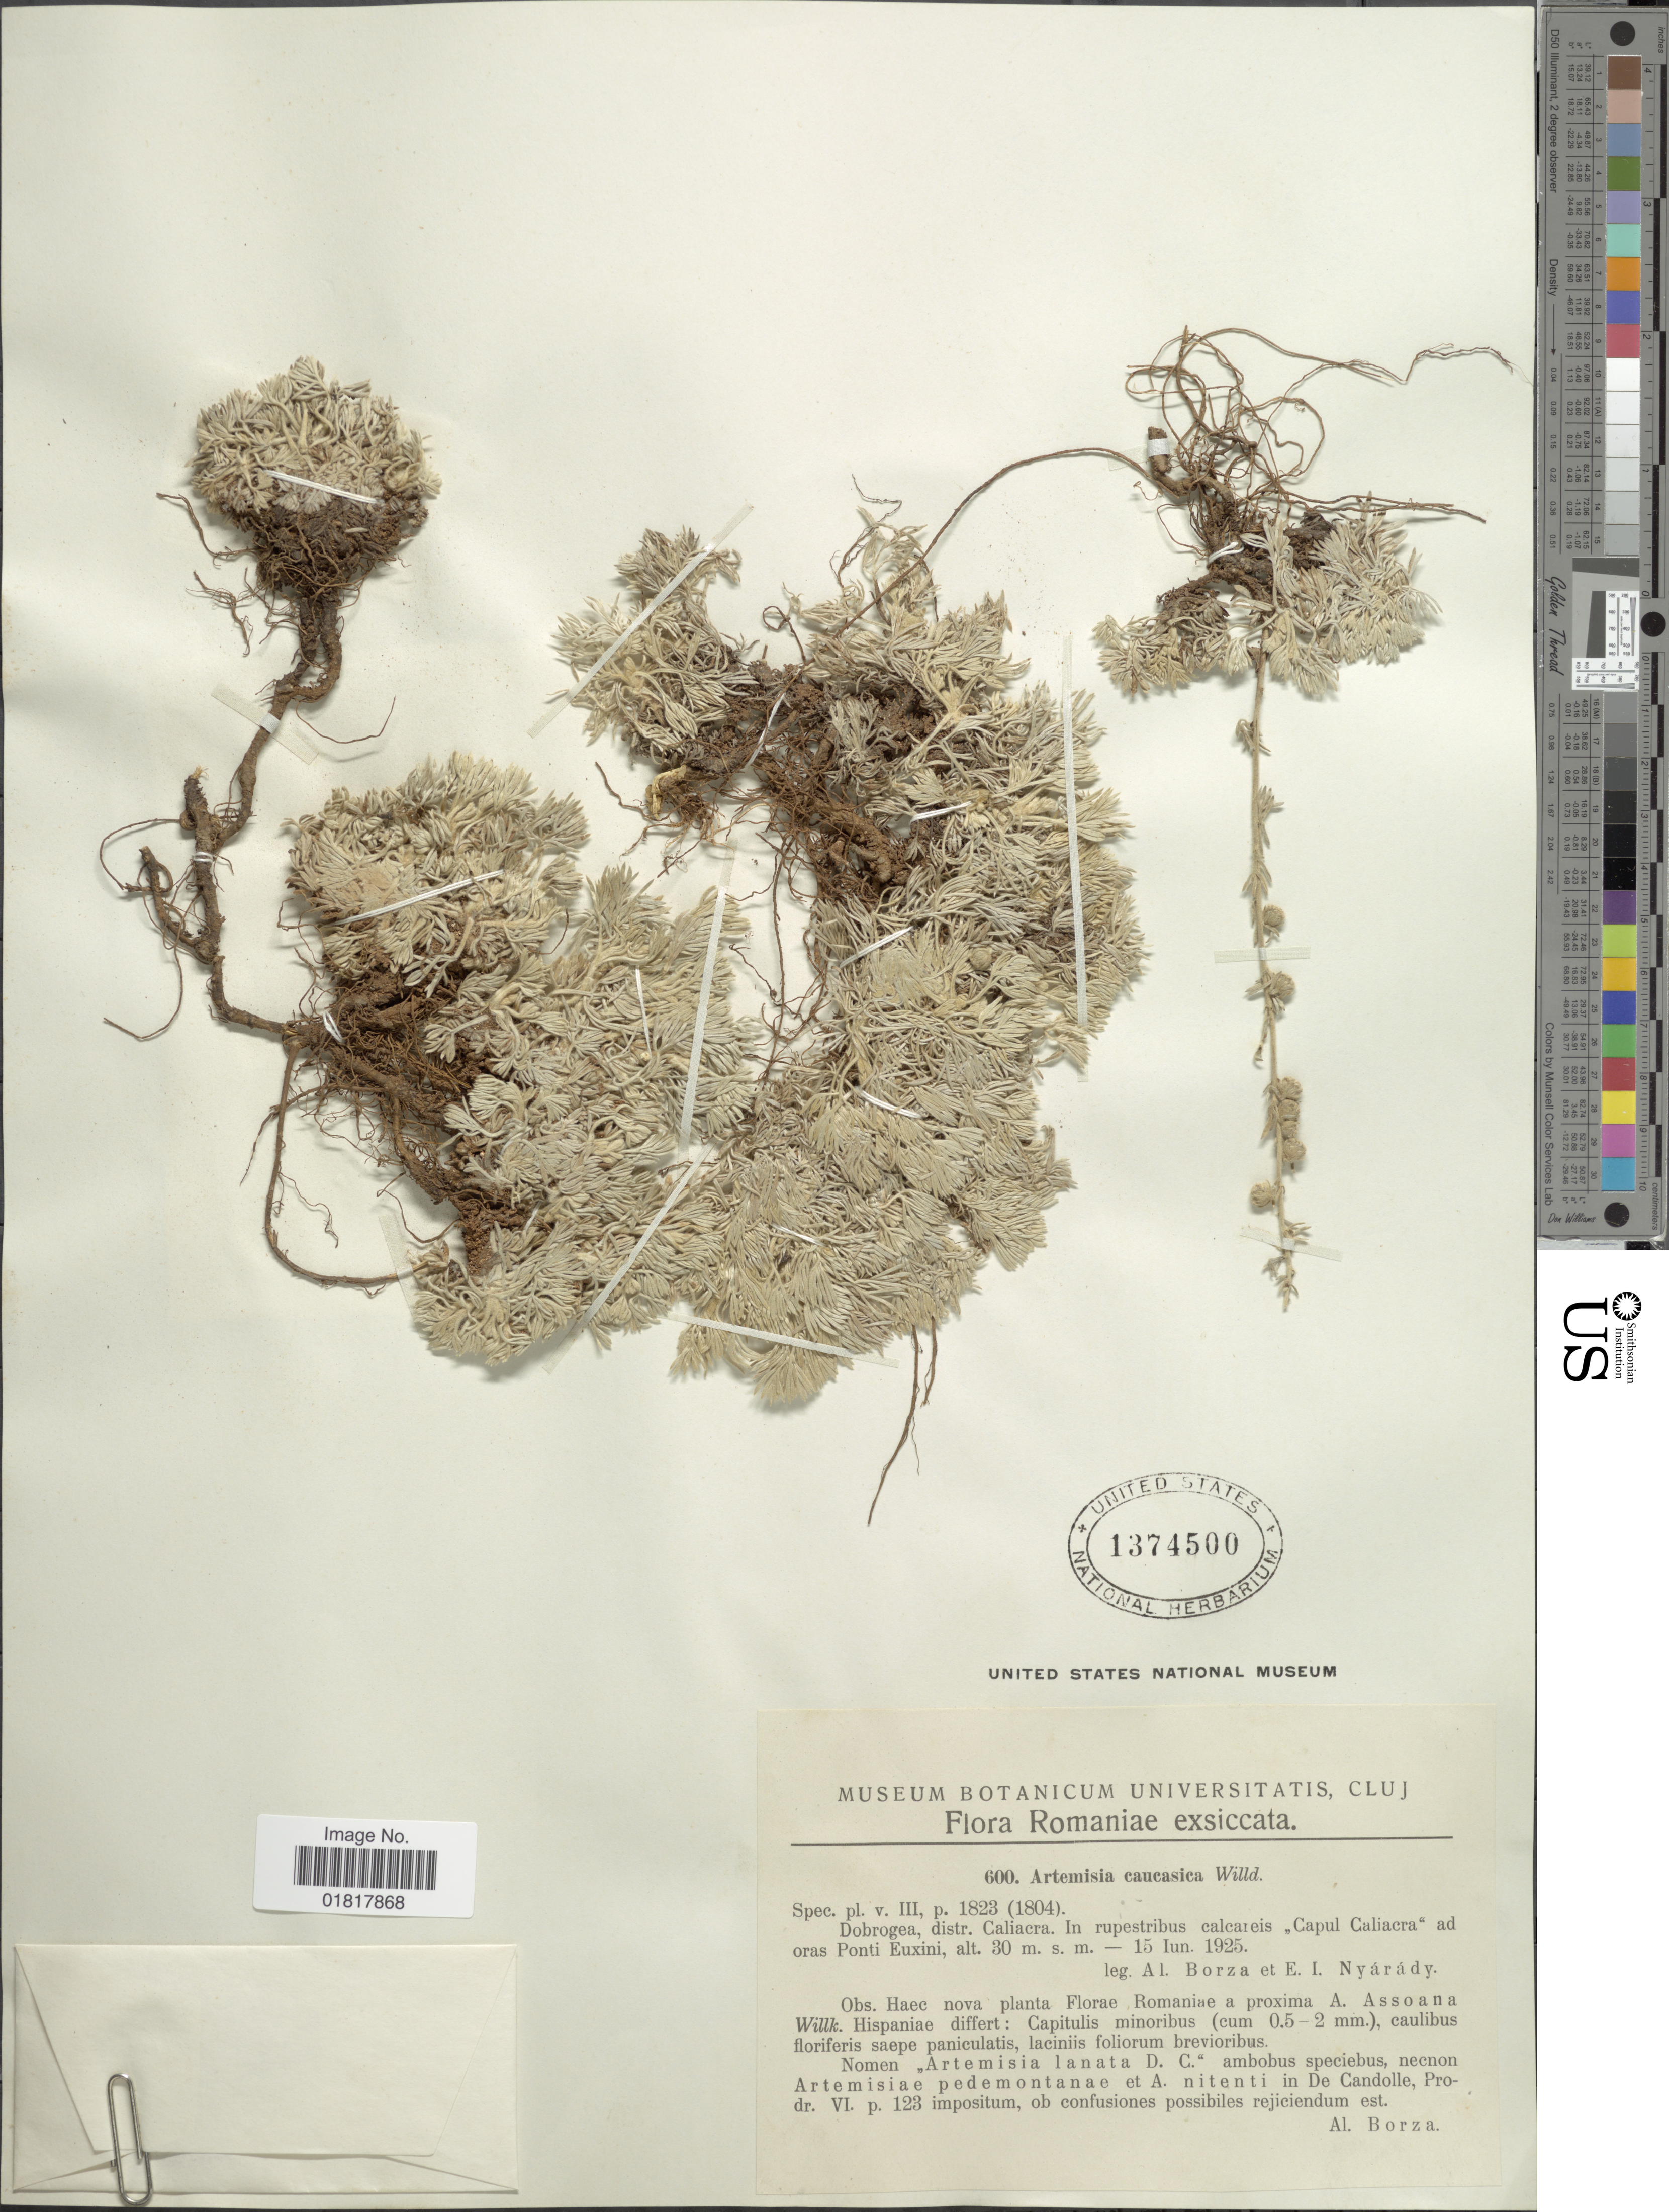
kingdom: Plantae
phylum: Tracheophyta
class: Magnoliopsida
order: Asterales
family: Asteraceae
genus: Artemisia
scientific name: Artemisia caucasica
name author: Willd.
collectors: A. Borza & E. Nyárády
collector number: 600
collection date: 1823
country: Romania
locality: Dobrogea, distr. Caliacra, in rupestribus calcareis "Capul Caliacra"ad oras Ponti Euxini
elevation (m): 30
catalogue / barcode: US 1374500